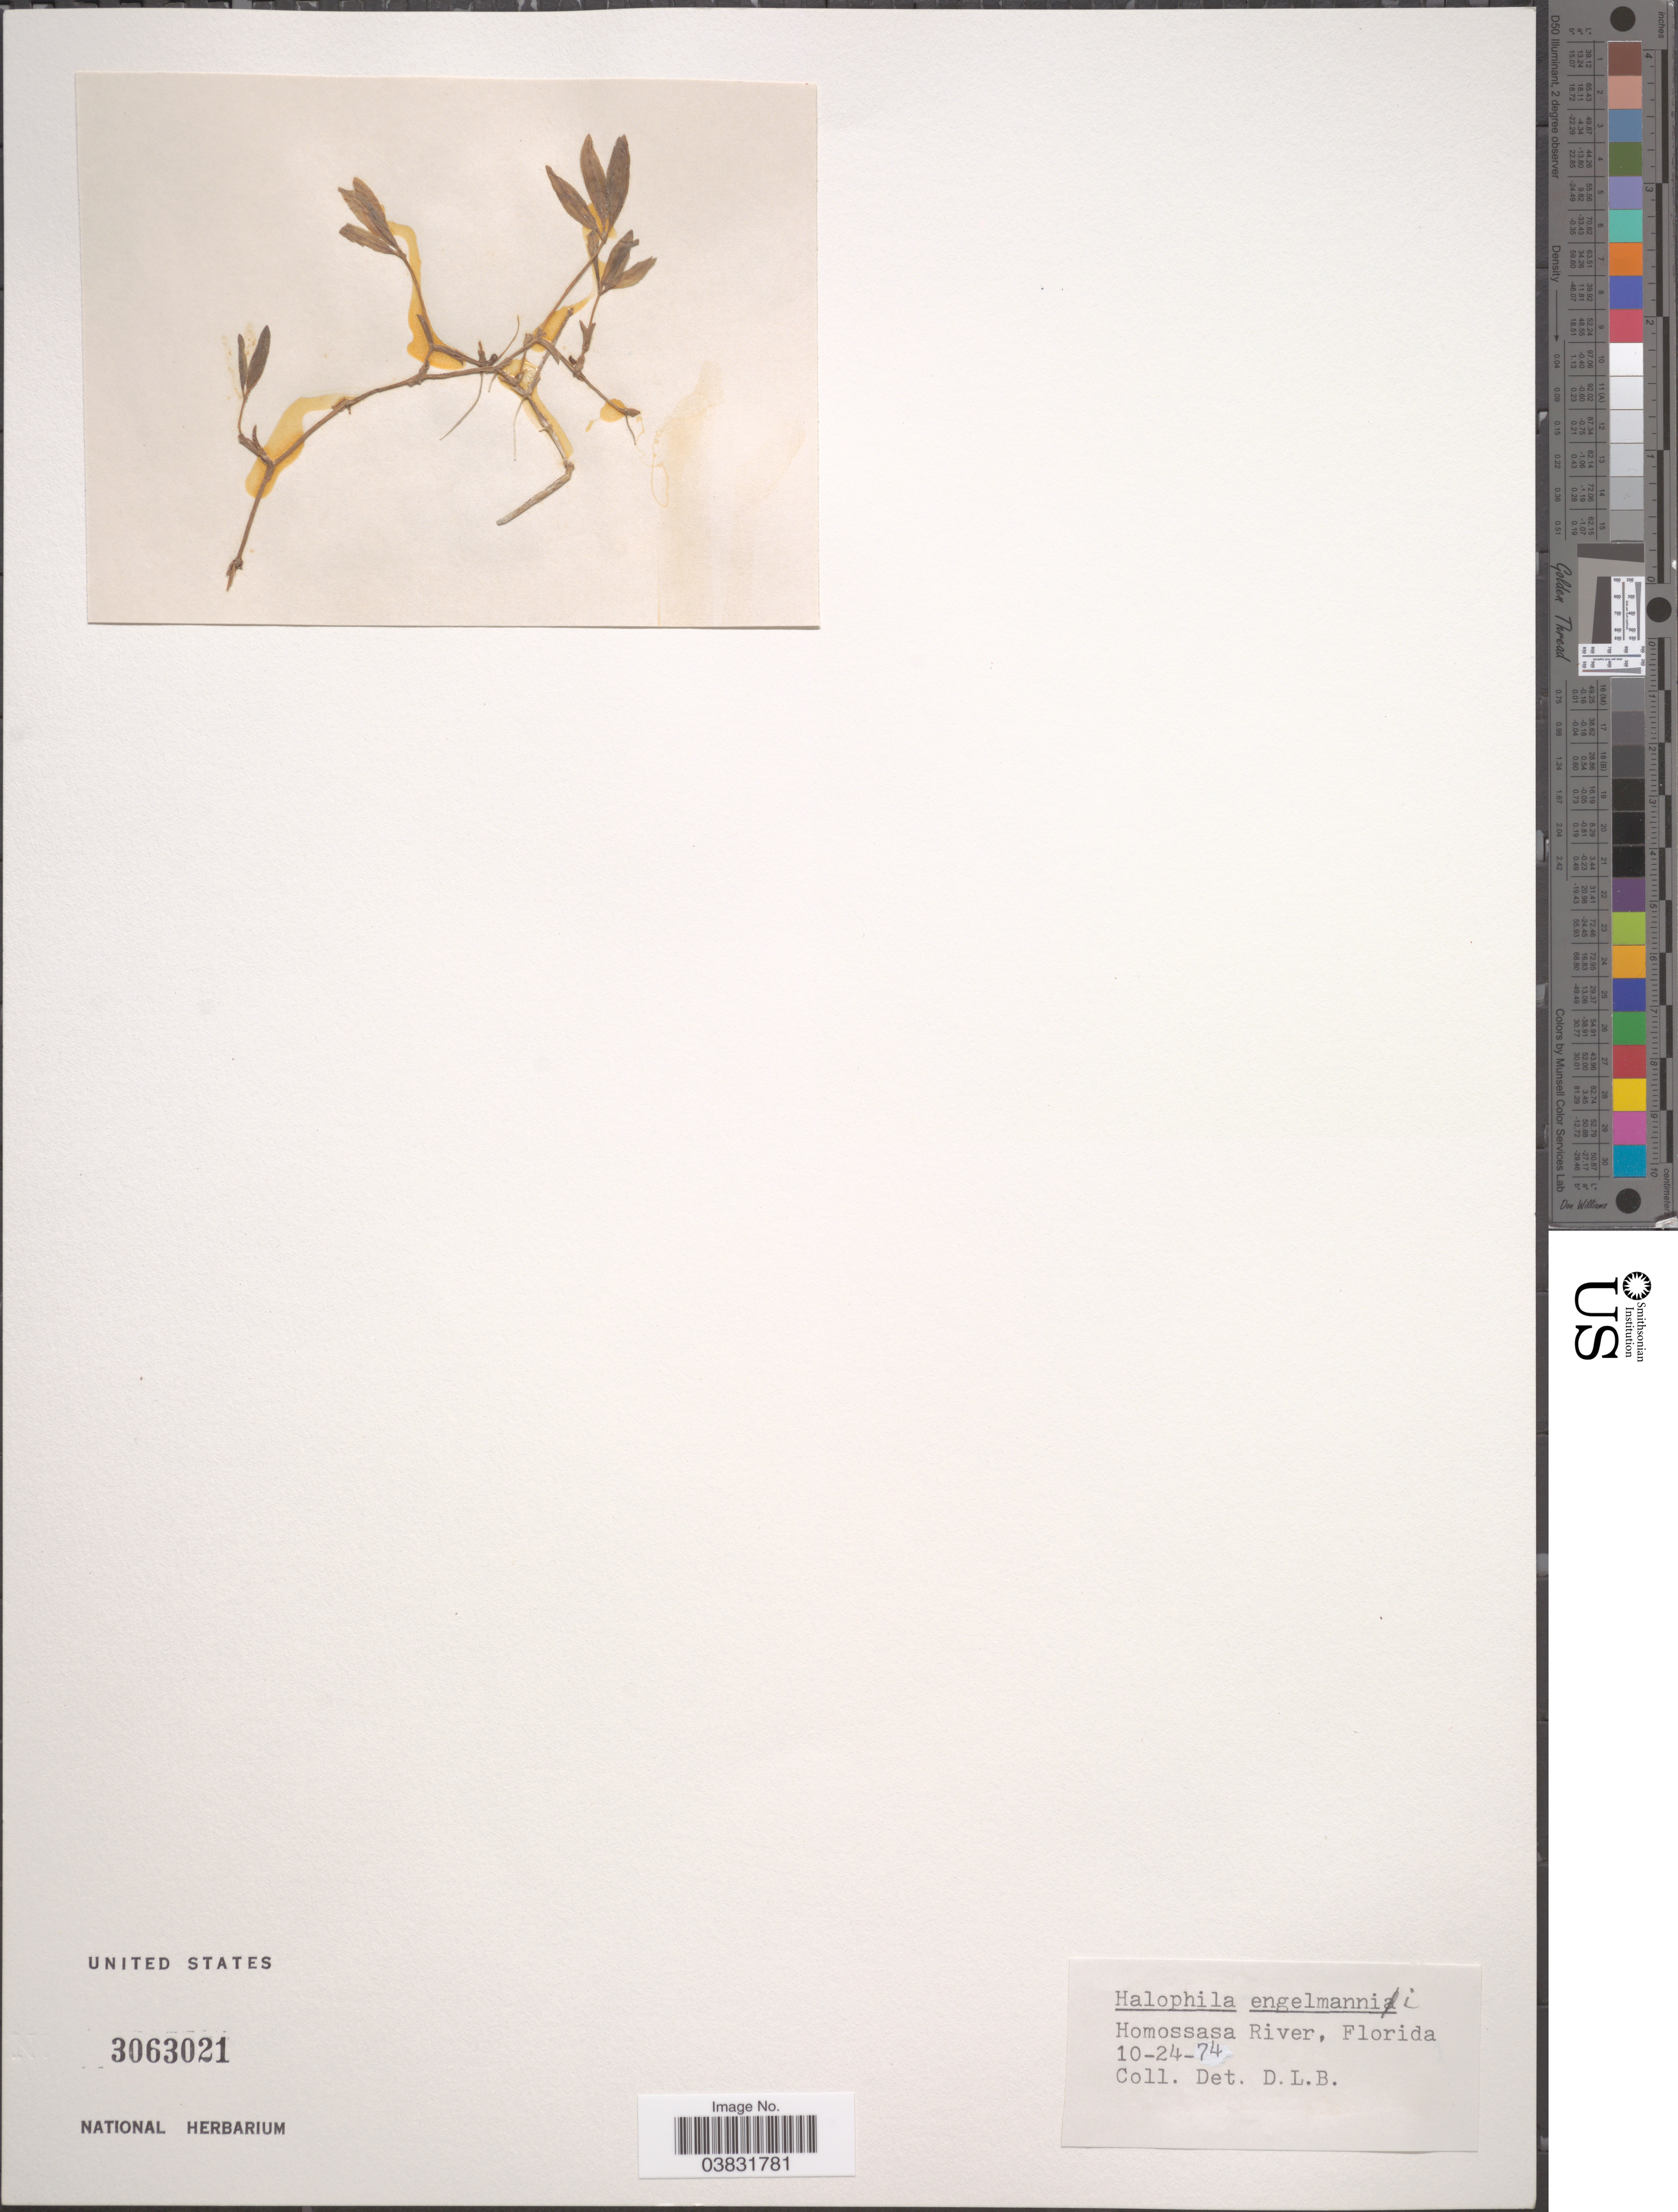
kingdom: Plantae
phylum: Tracheophyta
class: Liliopsida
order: Alismatales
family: Hydrocharitaceae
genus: Halophila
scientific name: Halophila engelmannii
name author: Asch.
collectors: D. L. B.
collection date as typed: Transcribed d/m/y: 24/10/74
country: United States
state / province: Florida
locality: Homossasa River.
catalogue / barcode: US 3063021